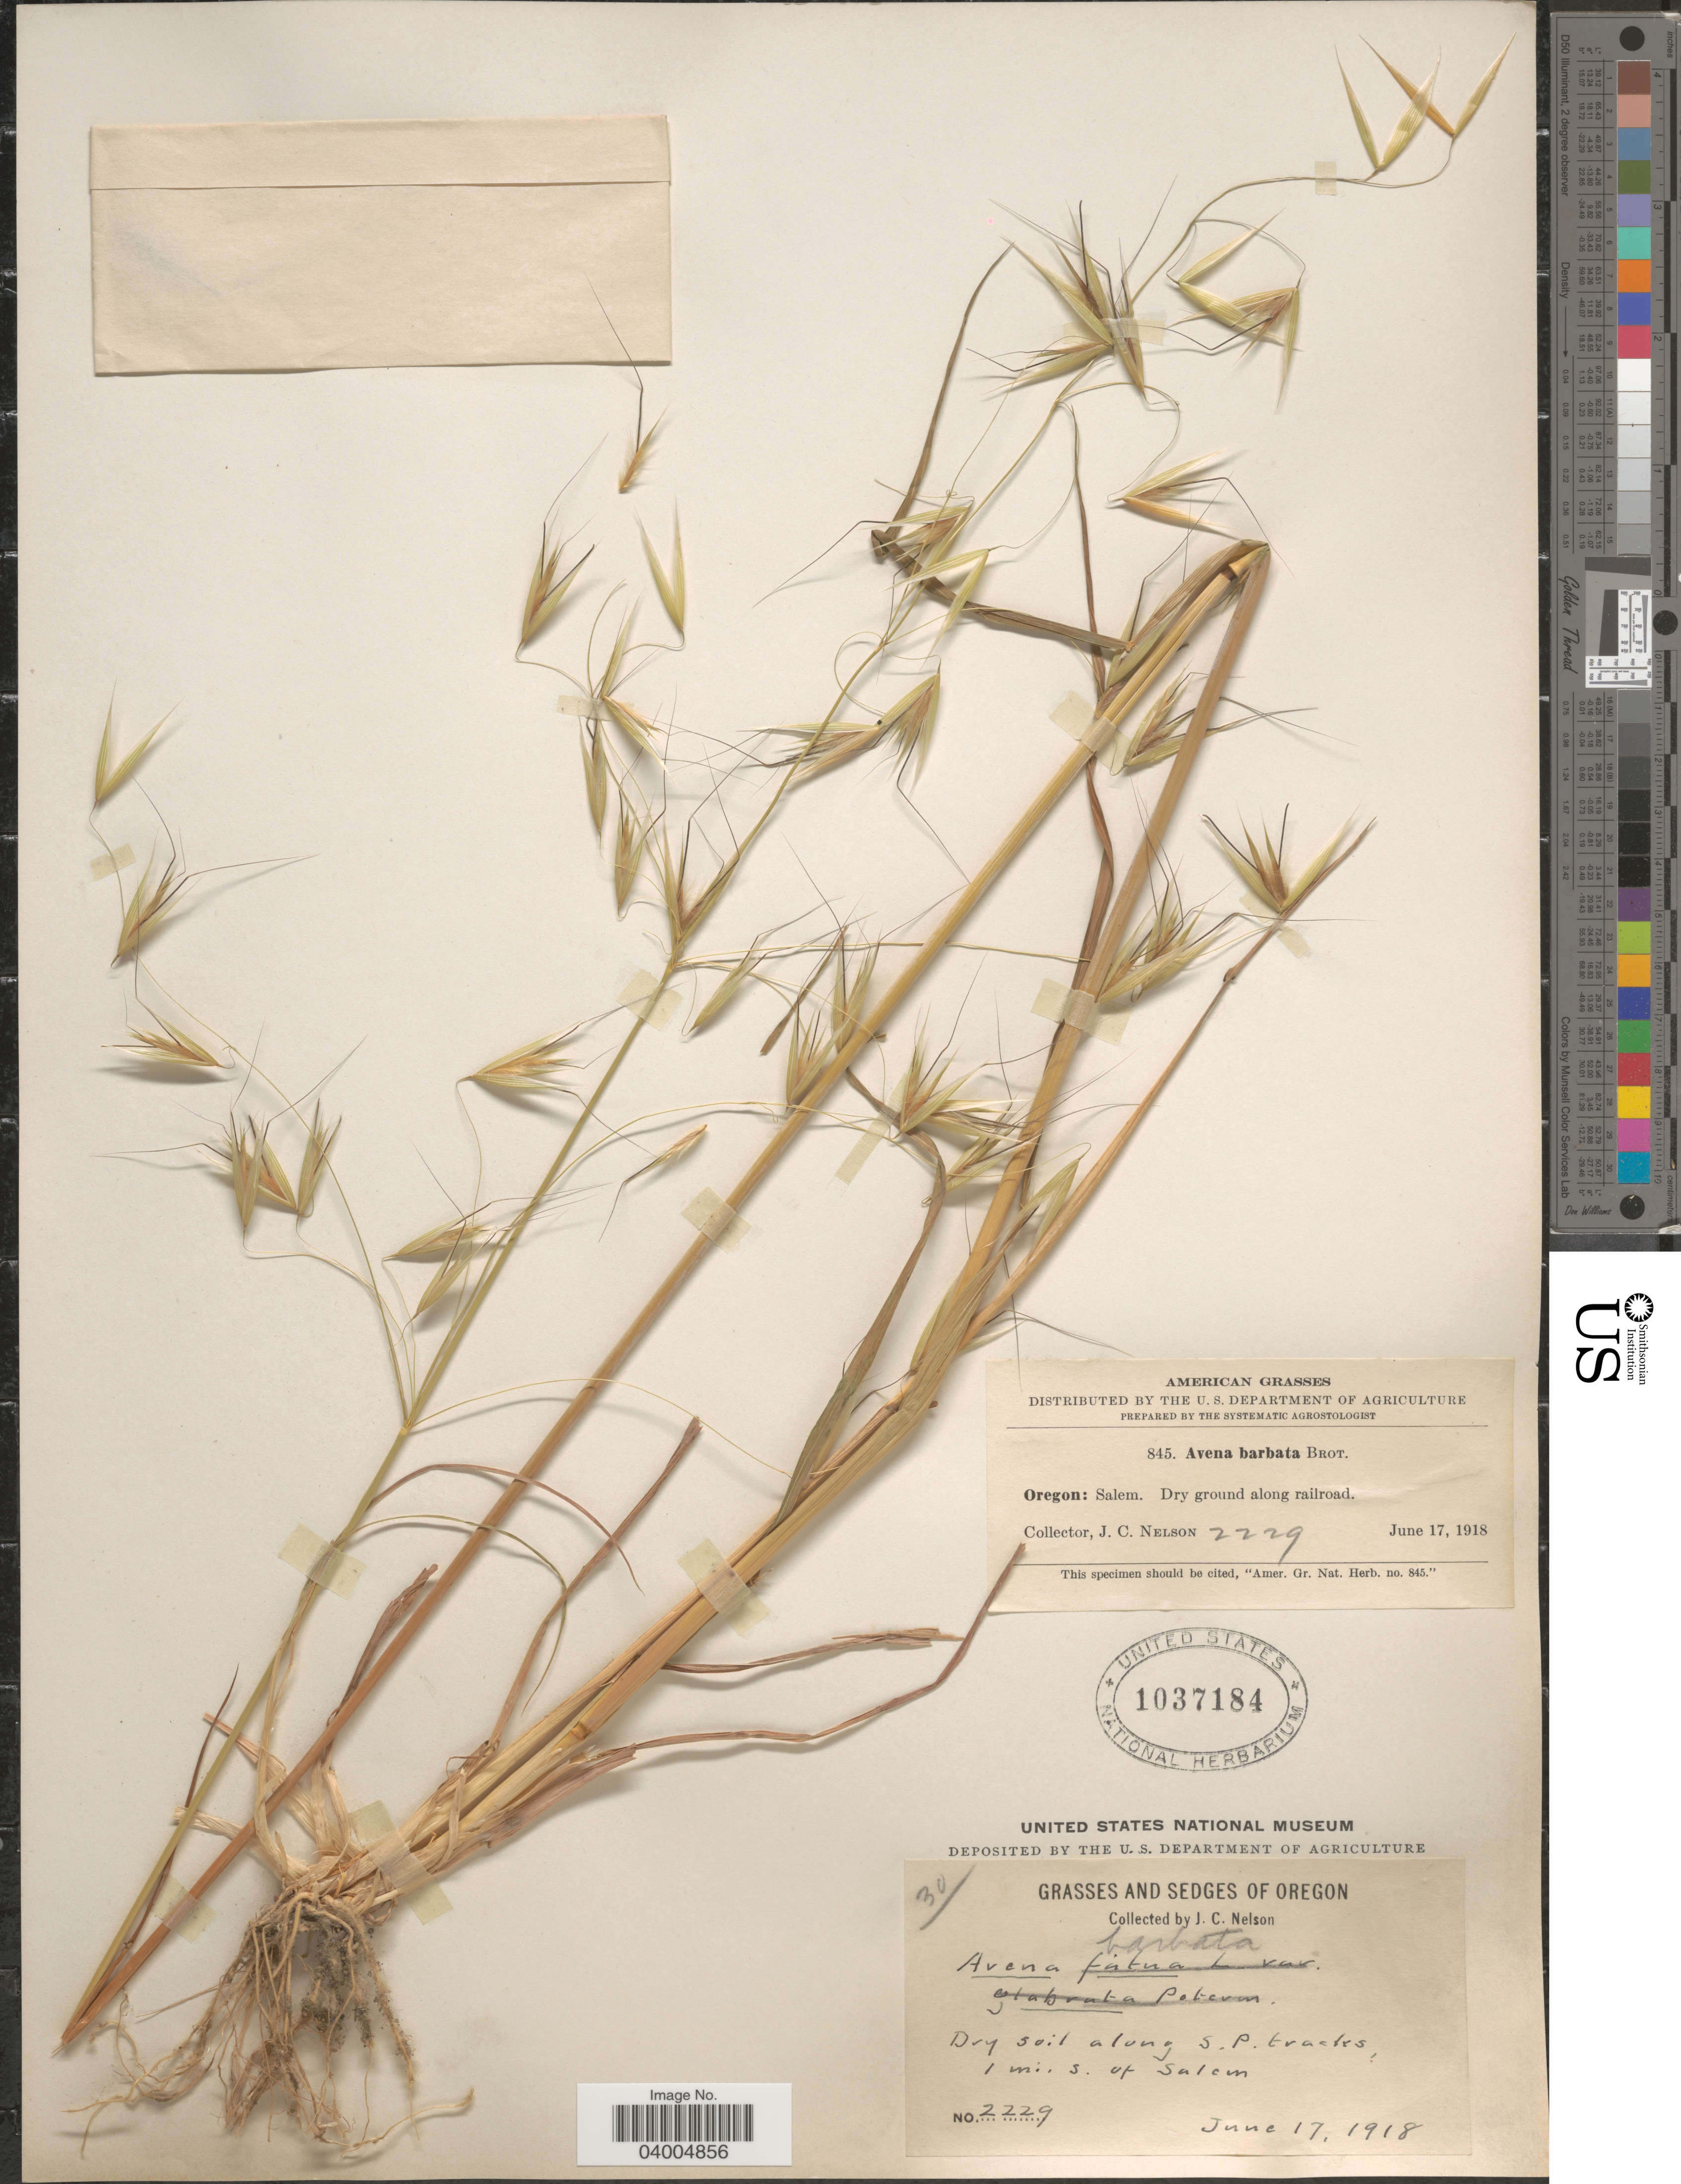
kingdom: Plantae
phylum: Tracheophyta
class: Liliopsida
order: Poales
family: Poaceae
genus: Avena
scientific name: Avena barbata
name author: Pott ex Link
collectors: J. C. Nelson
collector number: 2229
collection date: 1918-06-17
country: United States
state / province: Oregon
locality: Dry soil along S. P. tracks, 1 mi. s. of Salem.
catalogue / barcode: US 1037184